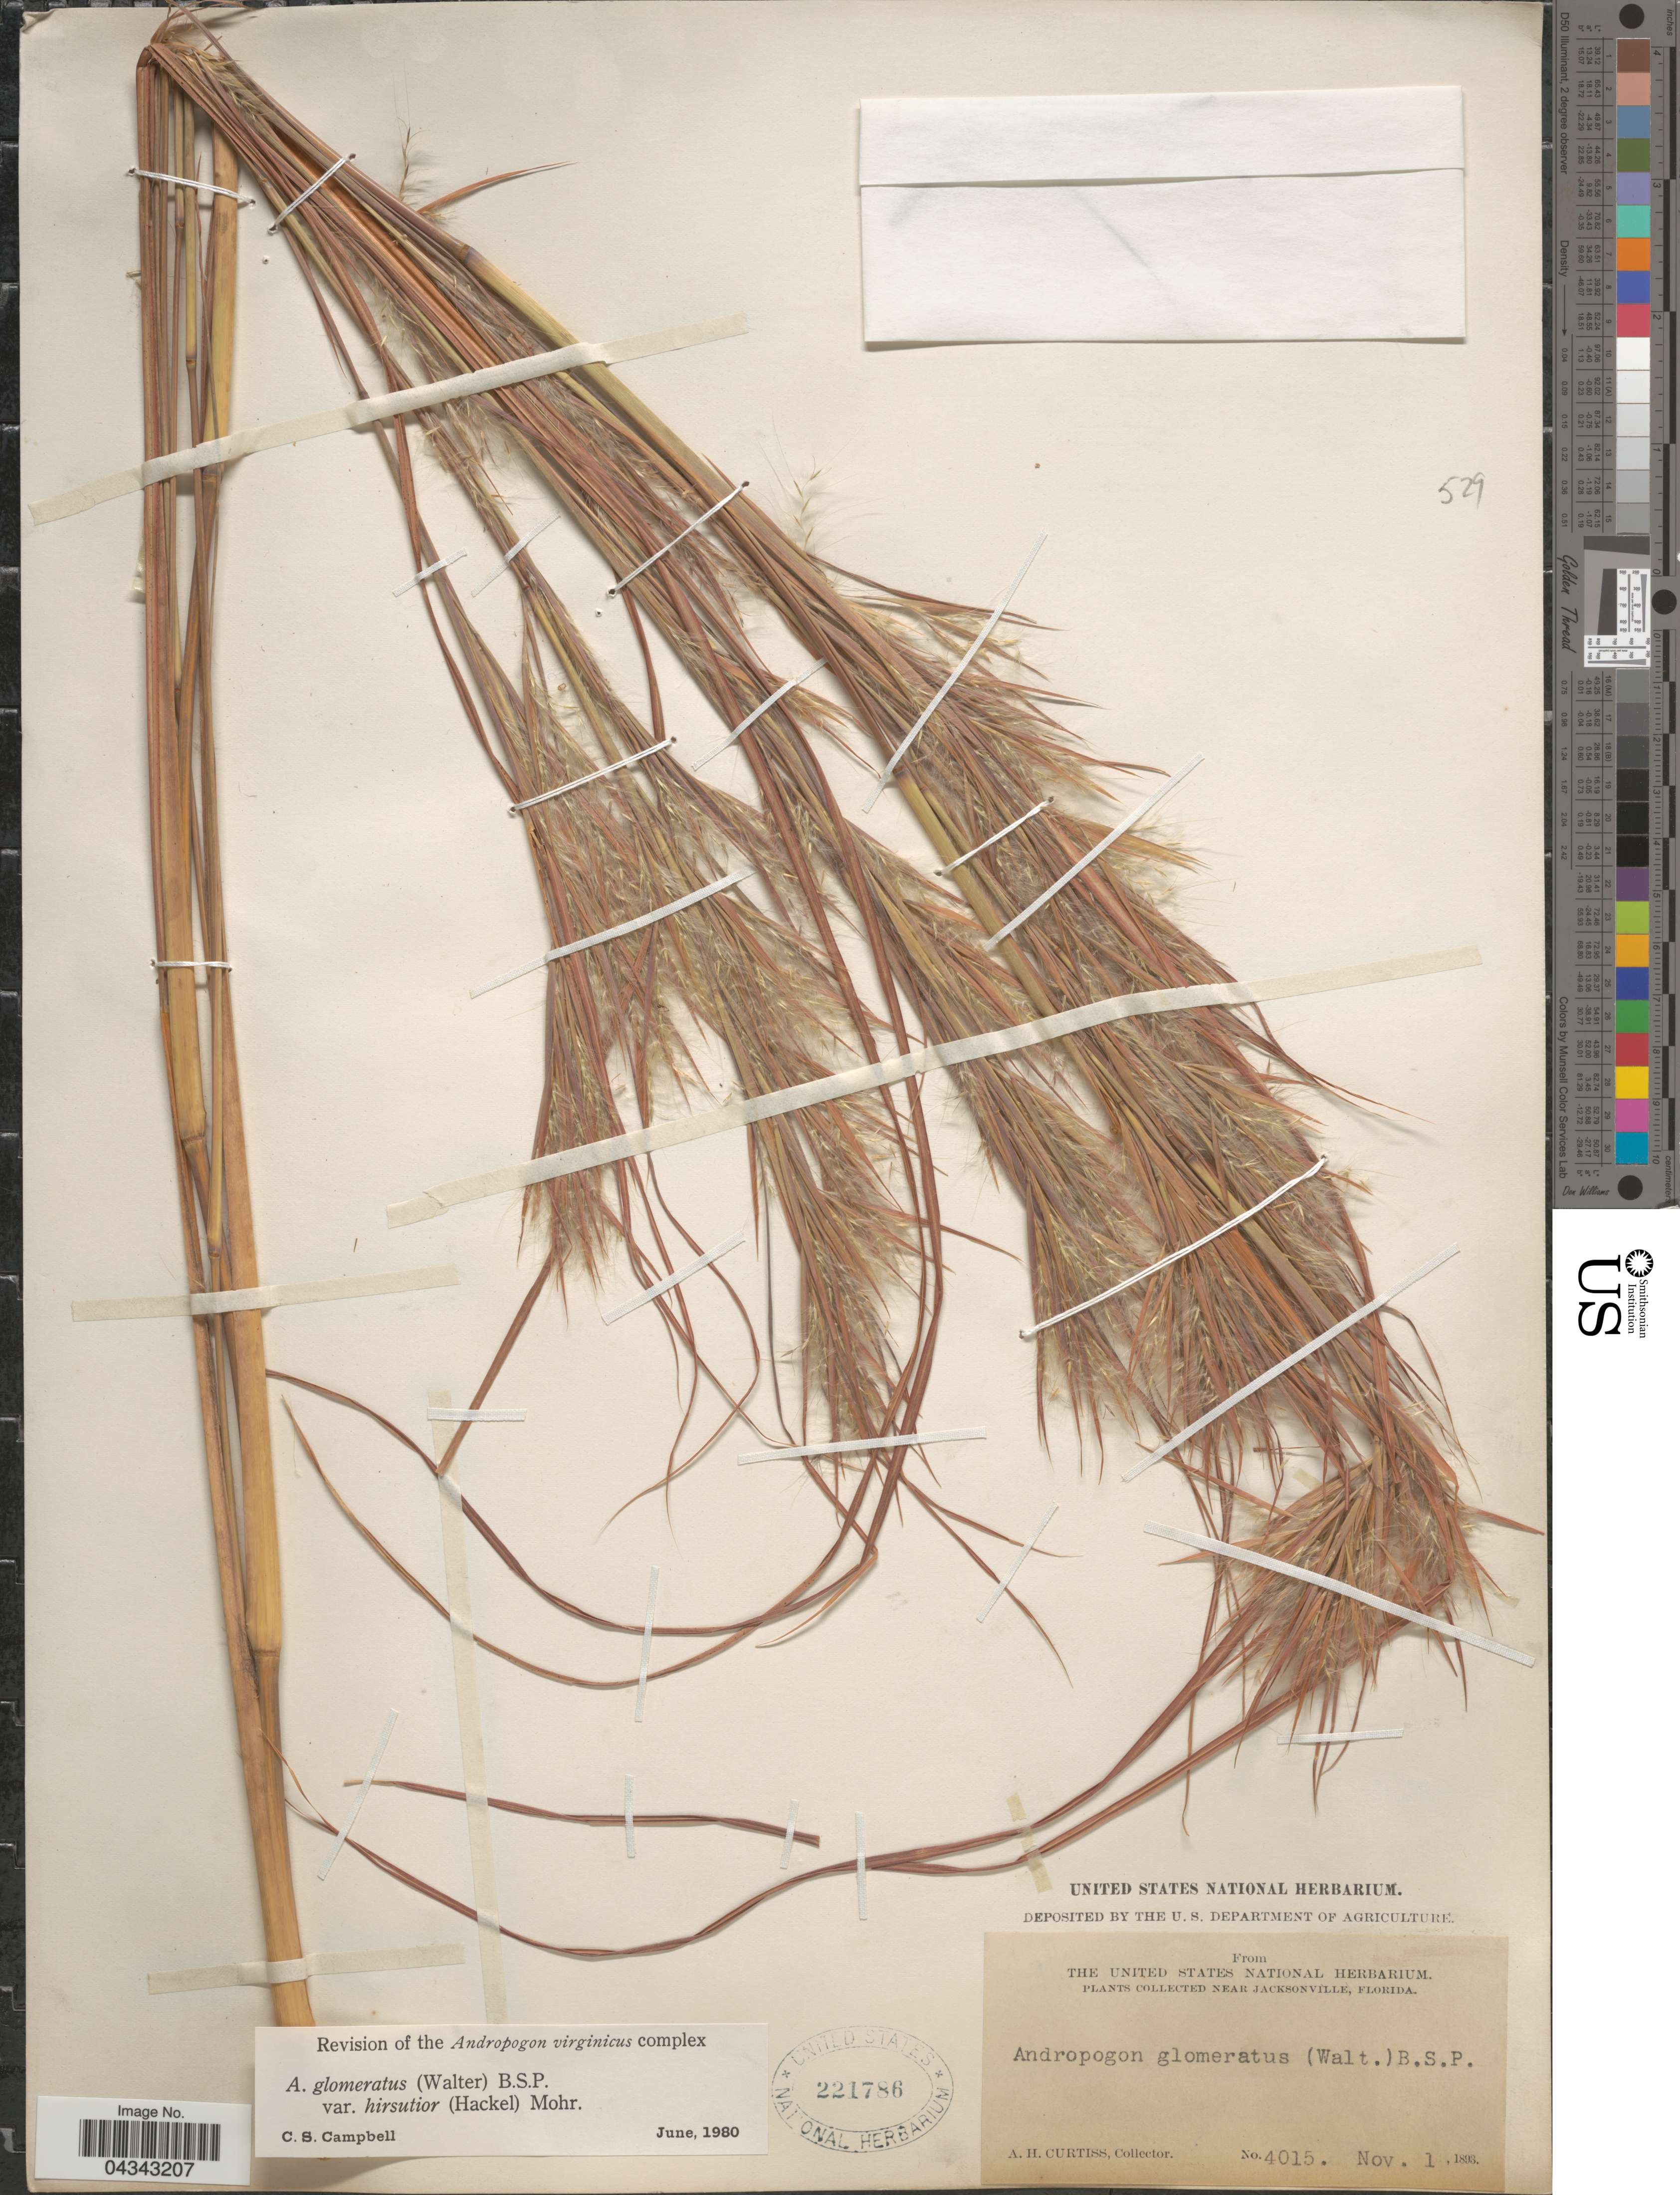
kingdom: Plantae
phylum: Tracheophyta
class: Liliopsida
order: Poales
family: Poaceae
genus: Andropogon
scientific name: Andropogon glomeratus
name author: (Walter) Britton, Stearns & Poggenb.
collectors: A. H. Curtiss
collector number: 4015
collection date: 1893-11-01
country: United States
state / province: Florida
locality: Near Jacksonville.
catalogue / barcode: US 221786